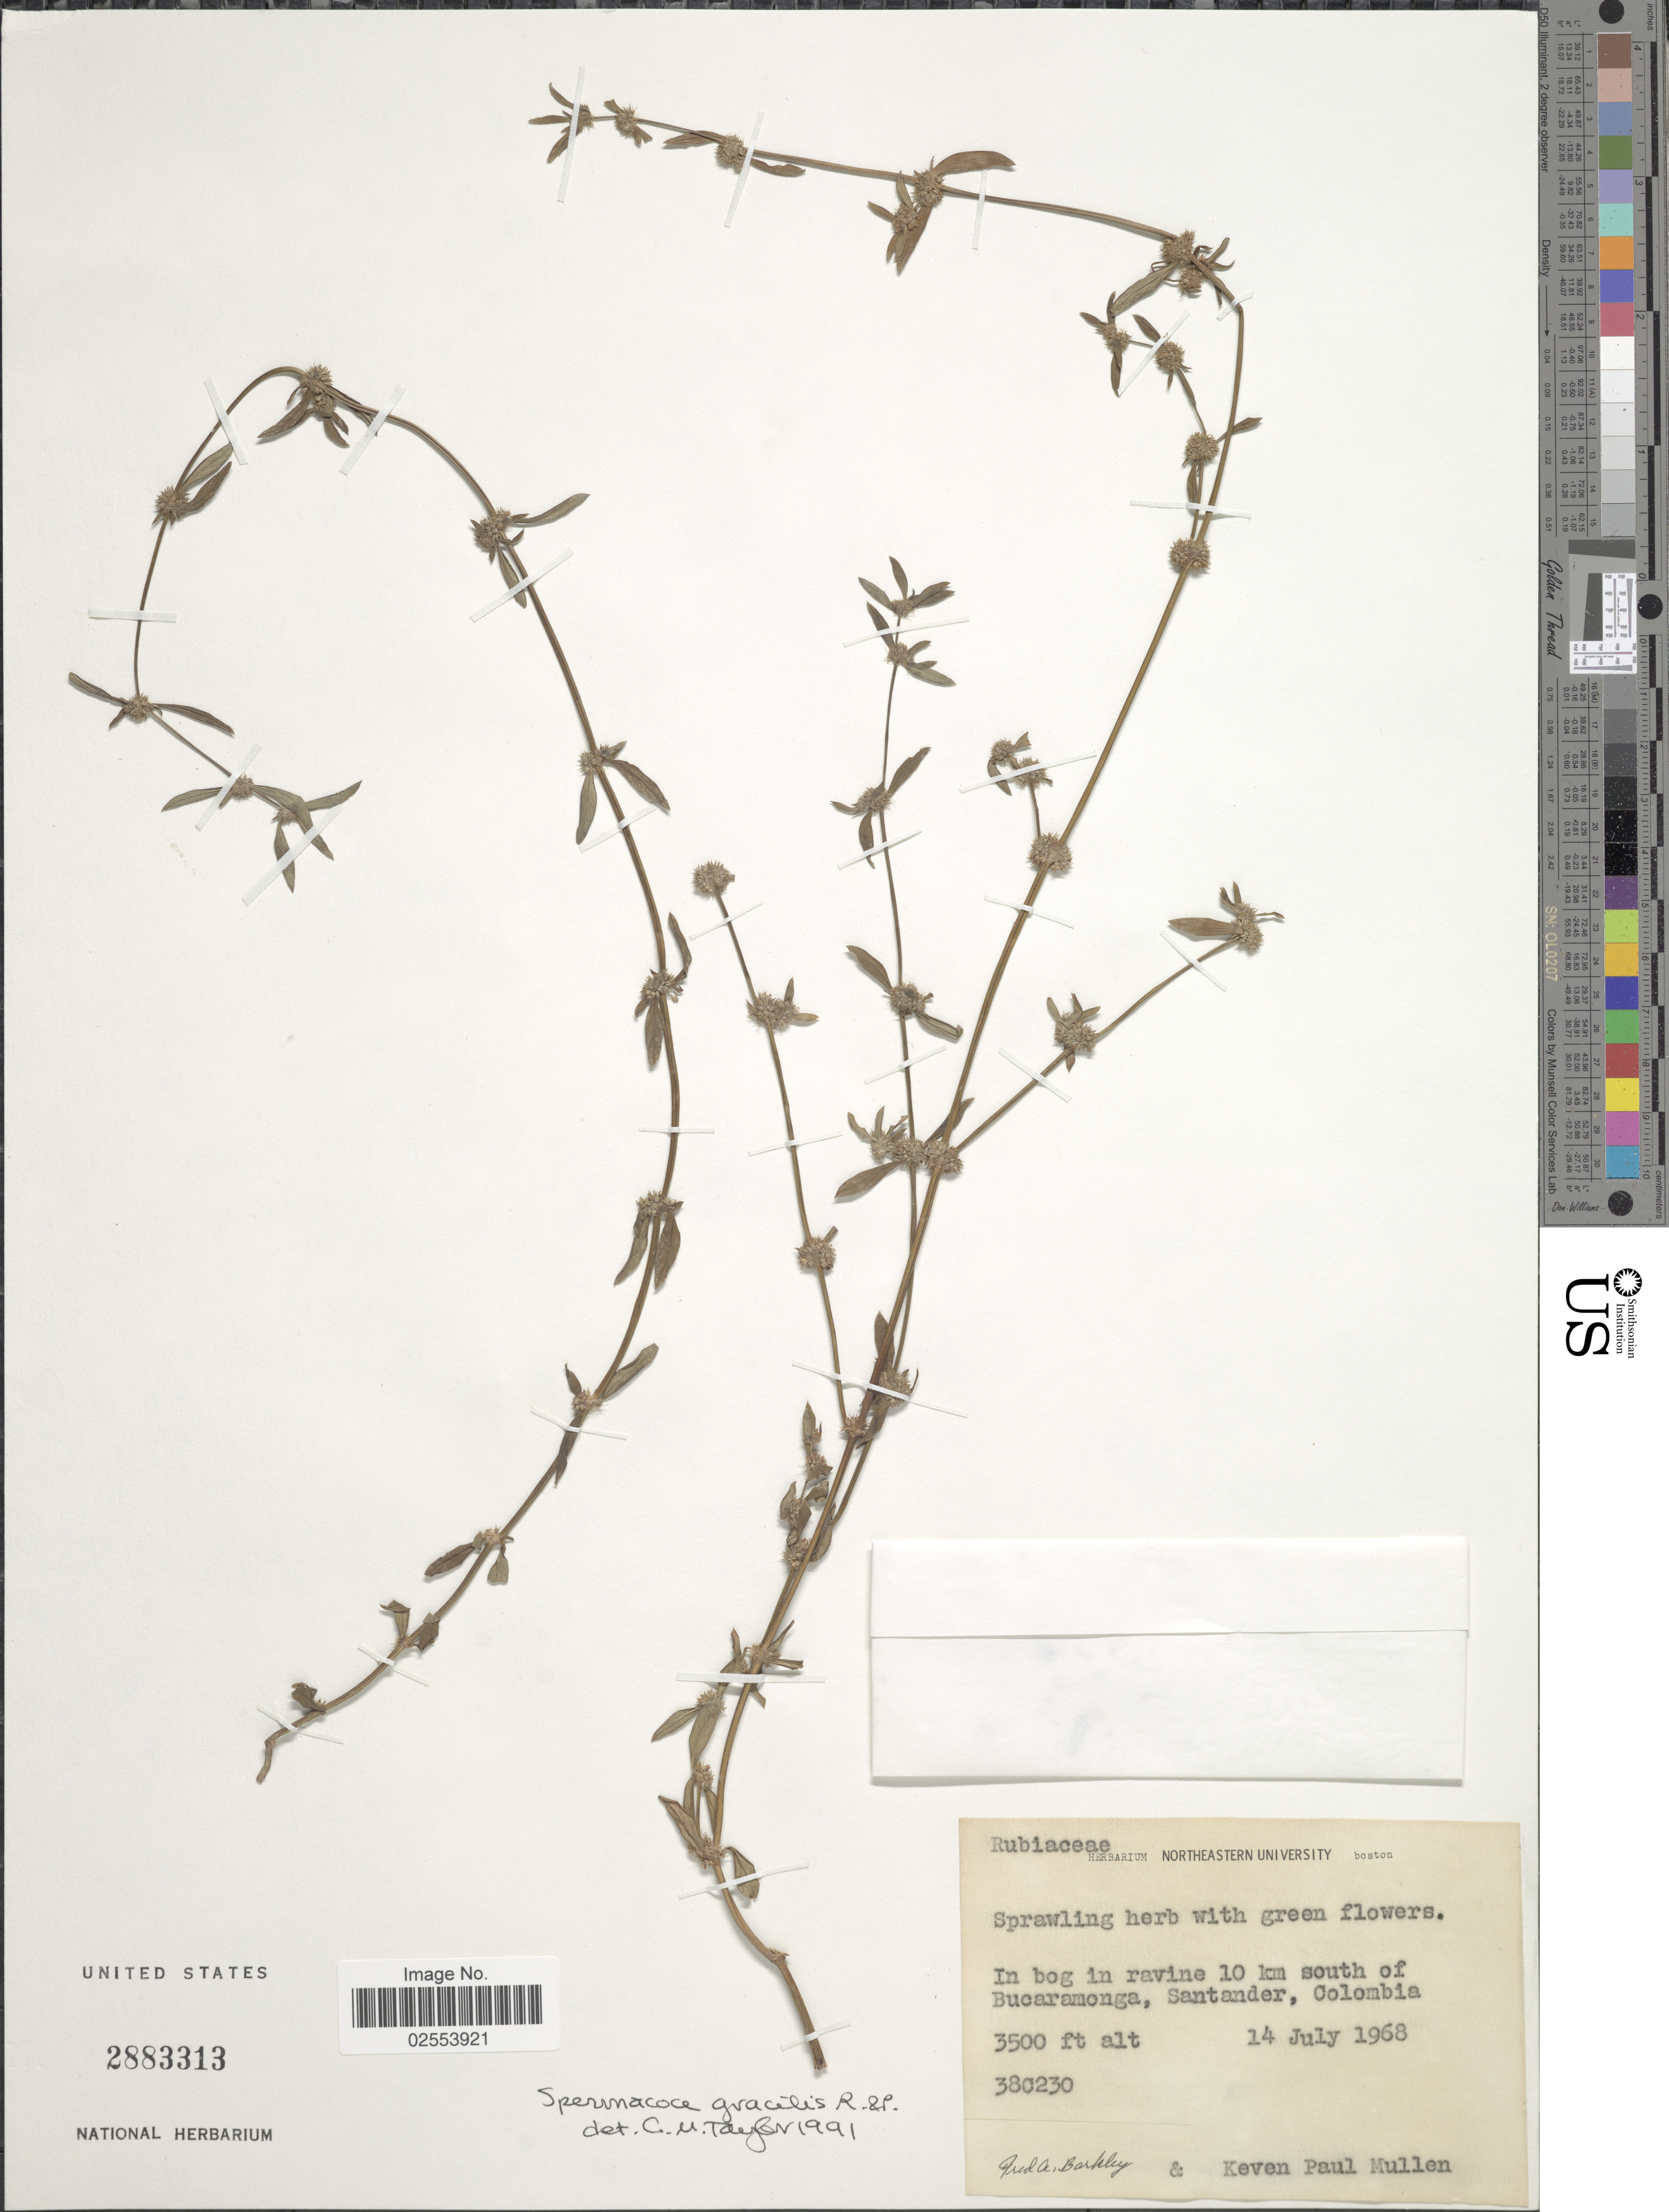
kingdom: Plantae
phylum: Tracheophyta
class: Magnoliopsida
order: Gentianales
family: Rubiaceae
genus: Spermacoce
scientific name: Spermacoce gracilis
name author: Ruiz & Pav.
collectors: F. A. Barkley & K. Mullen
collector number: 38C230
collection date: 1968-07-14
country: Colombia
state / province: Santander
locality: In bog in ravine 10 km south of Bucaramonga.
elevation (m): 1067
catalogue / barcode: US 2883313